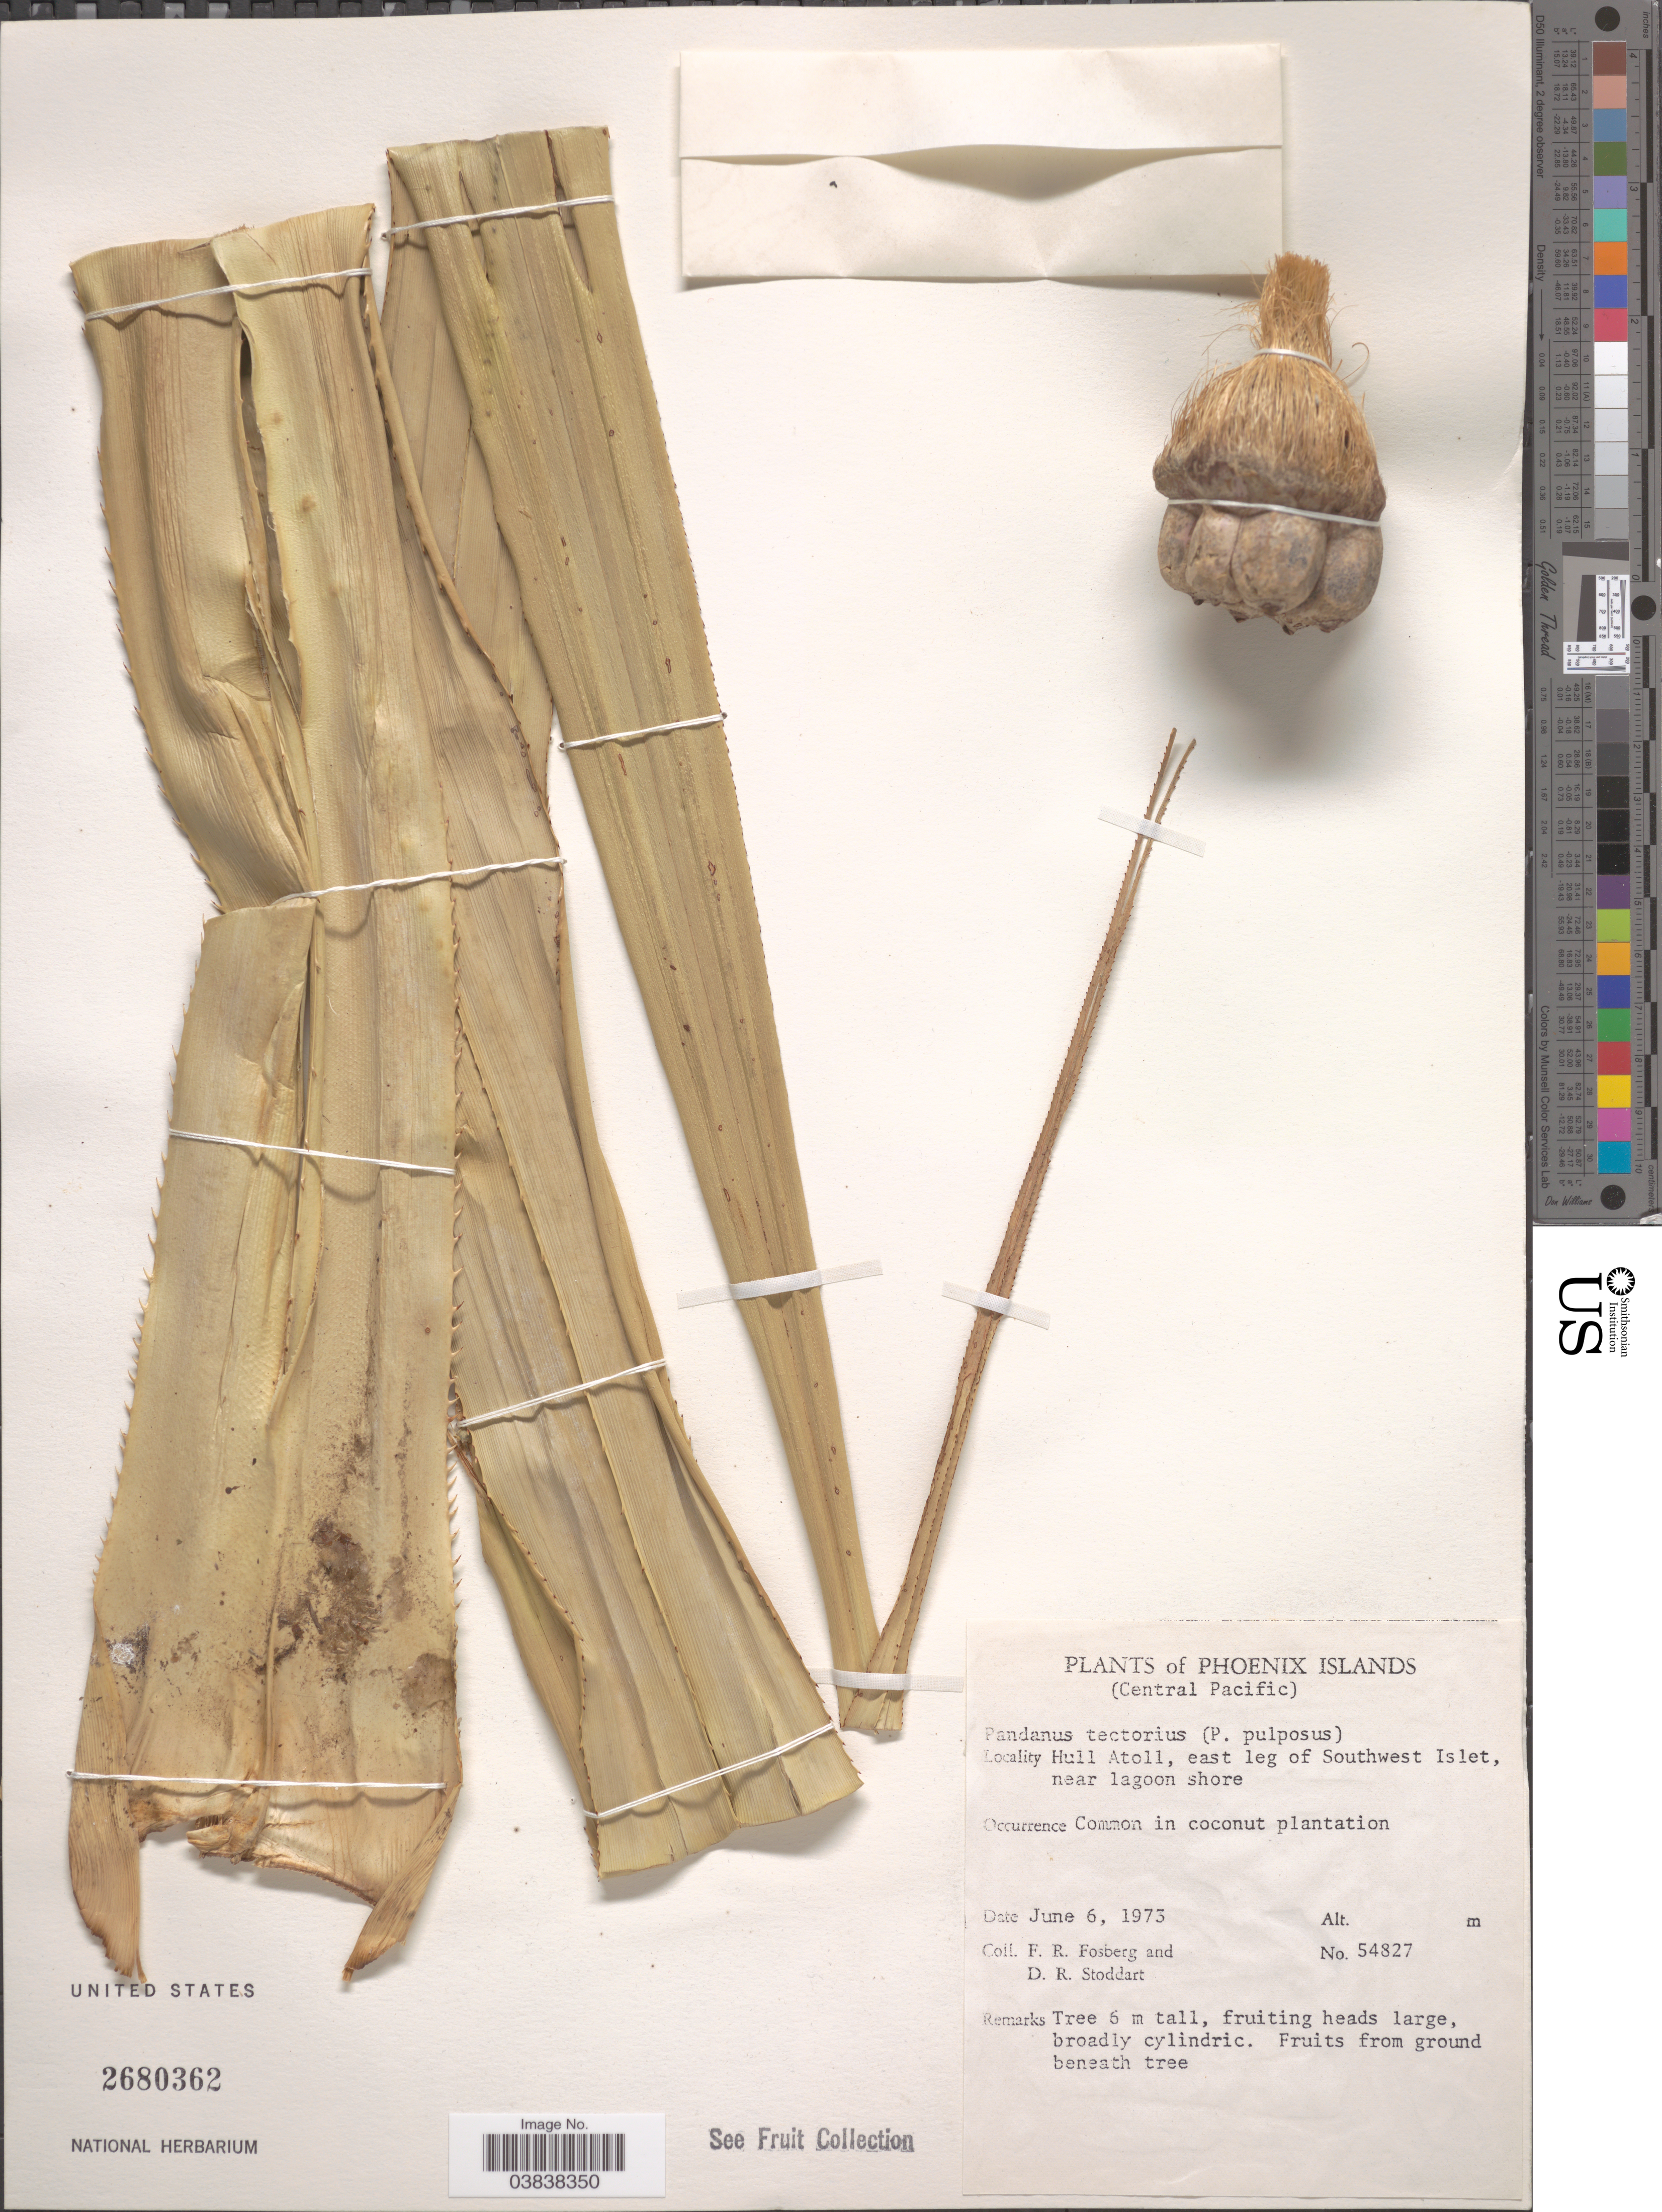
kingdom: Plantae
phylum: Tracheophyta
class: Liliopsida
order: Pandanales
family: Pandanaceae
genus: Pandanus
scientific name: Pandanus tectorius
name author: Parkinson ex DuRoi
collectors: F. R. Fosberg & D. R. Stoddart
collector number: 54827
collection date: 1973-06-06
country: Kiribati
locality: Phoenix Islands. (Central Pacific). Hull Atoll, east leg of Southwest Islet, near lagoon shore.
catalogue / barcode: US 2680362